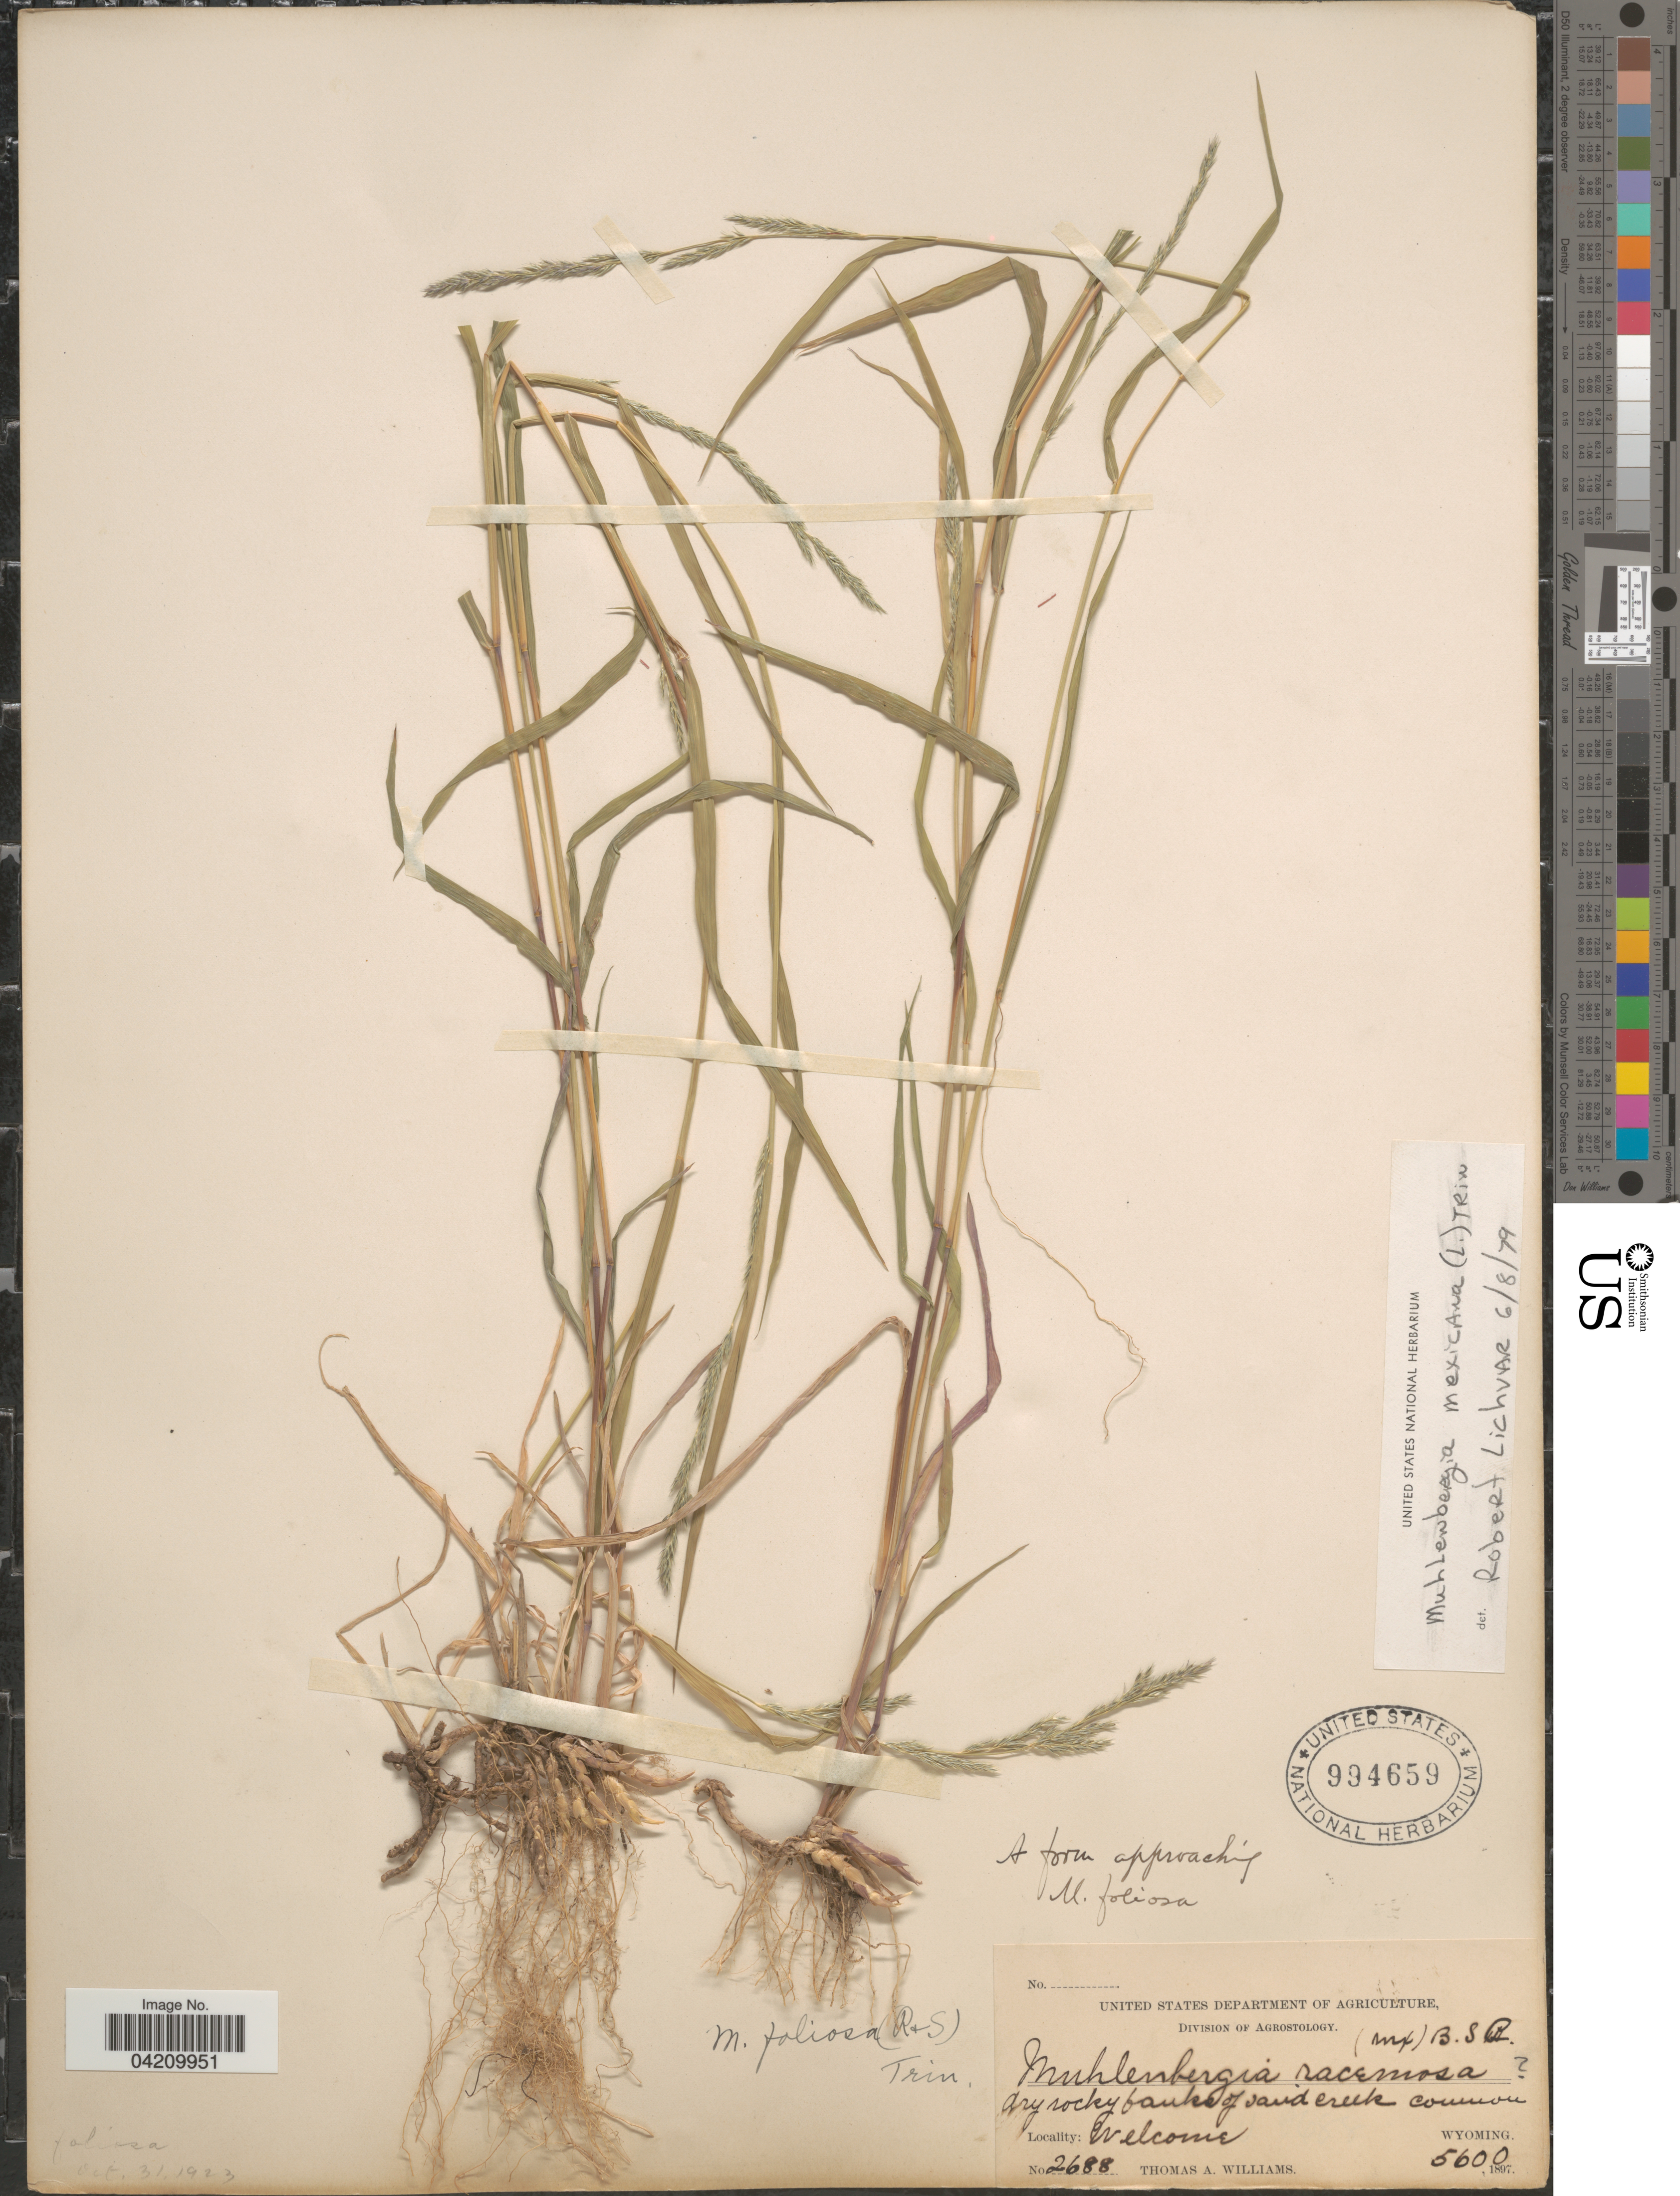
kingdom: Plantae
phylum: Tracheophyta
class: Liliopsida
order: Poales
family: Poaceae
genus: Muhlenbergia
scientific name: Muhlenbergia mexicana var. filiformis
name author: (Torr.) Scribn.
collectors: T. A. Williams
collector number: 2688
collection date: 1897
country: United States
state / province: Wyoming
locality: Welcome.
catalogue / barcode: US 994659